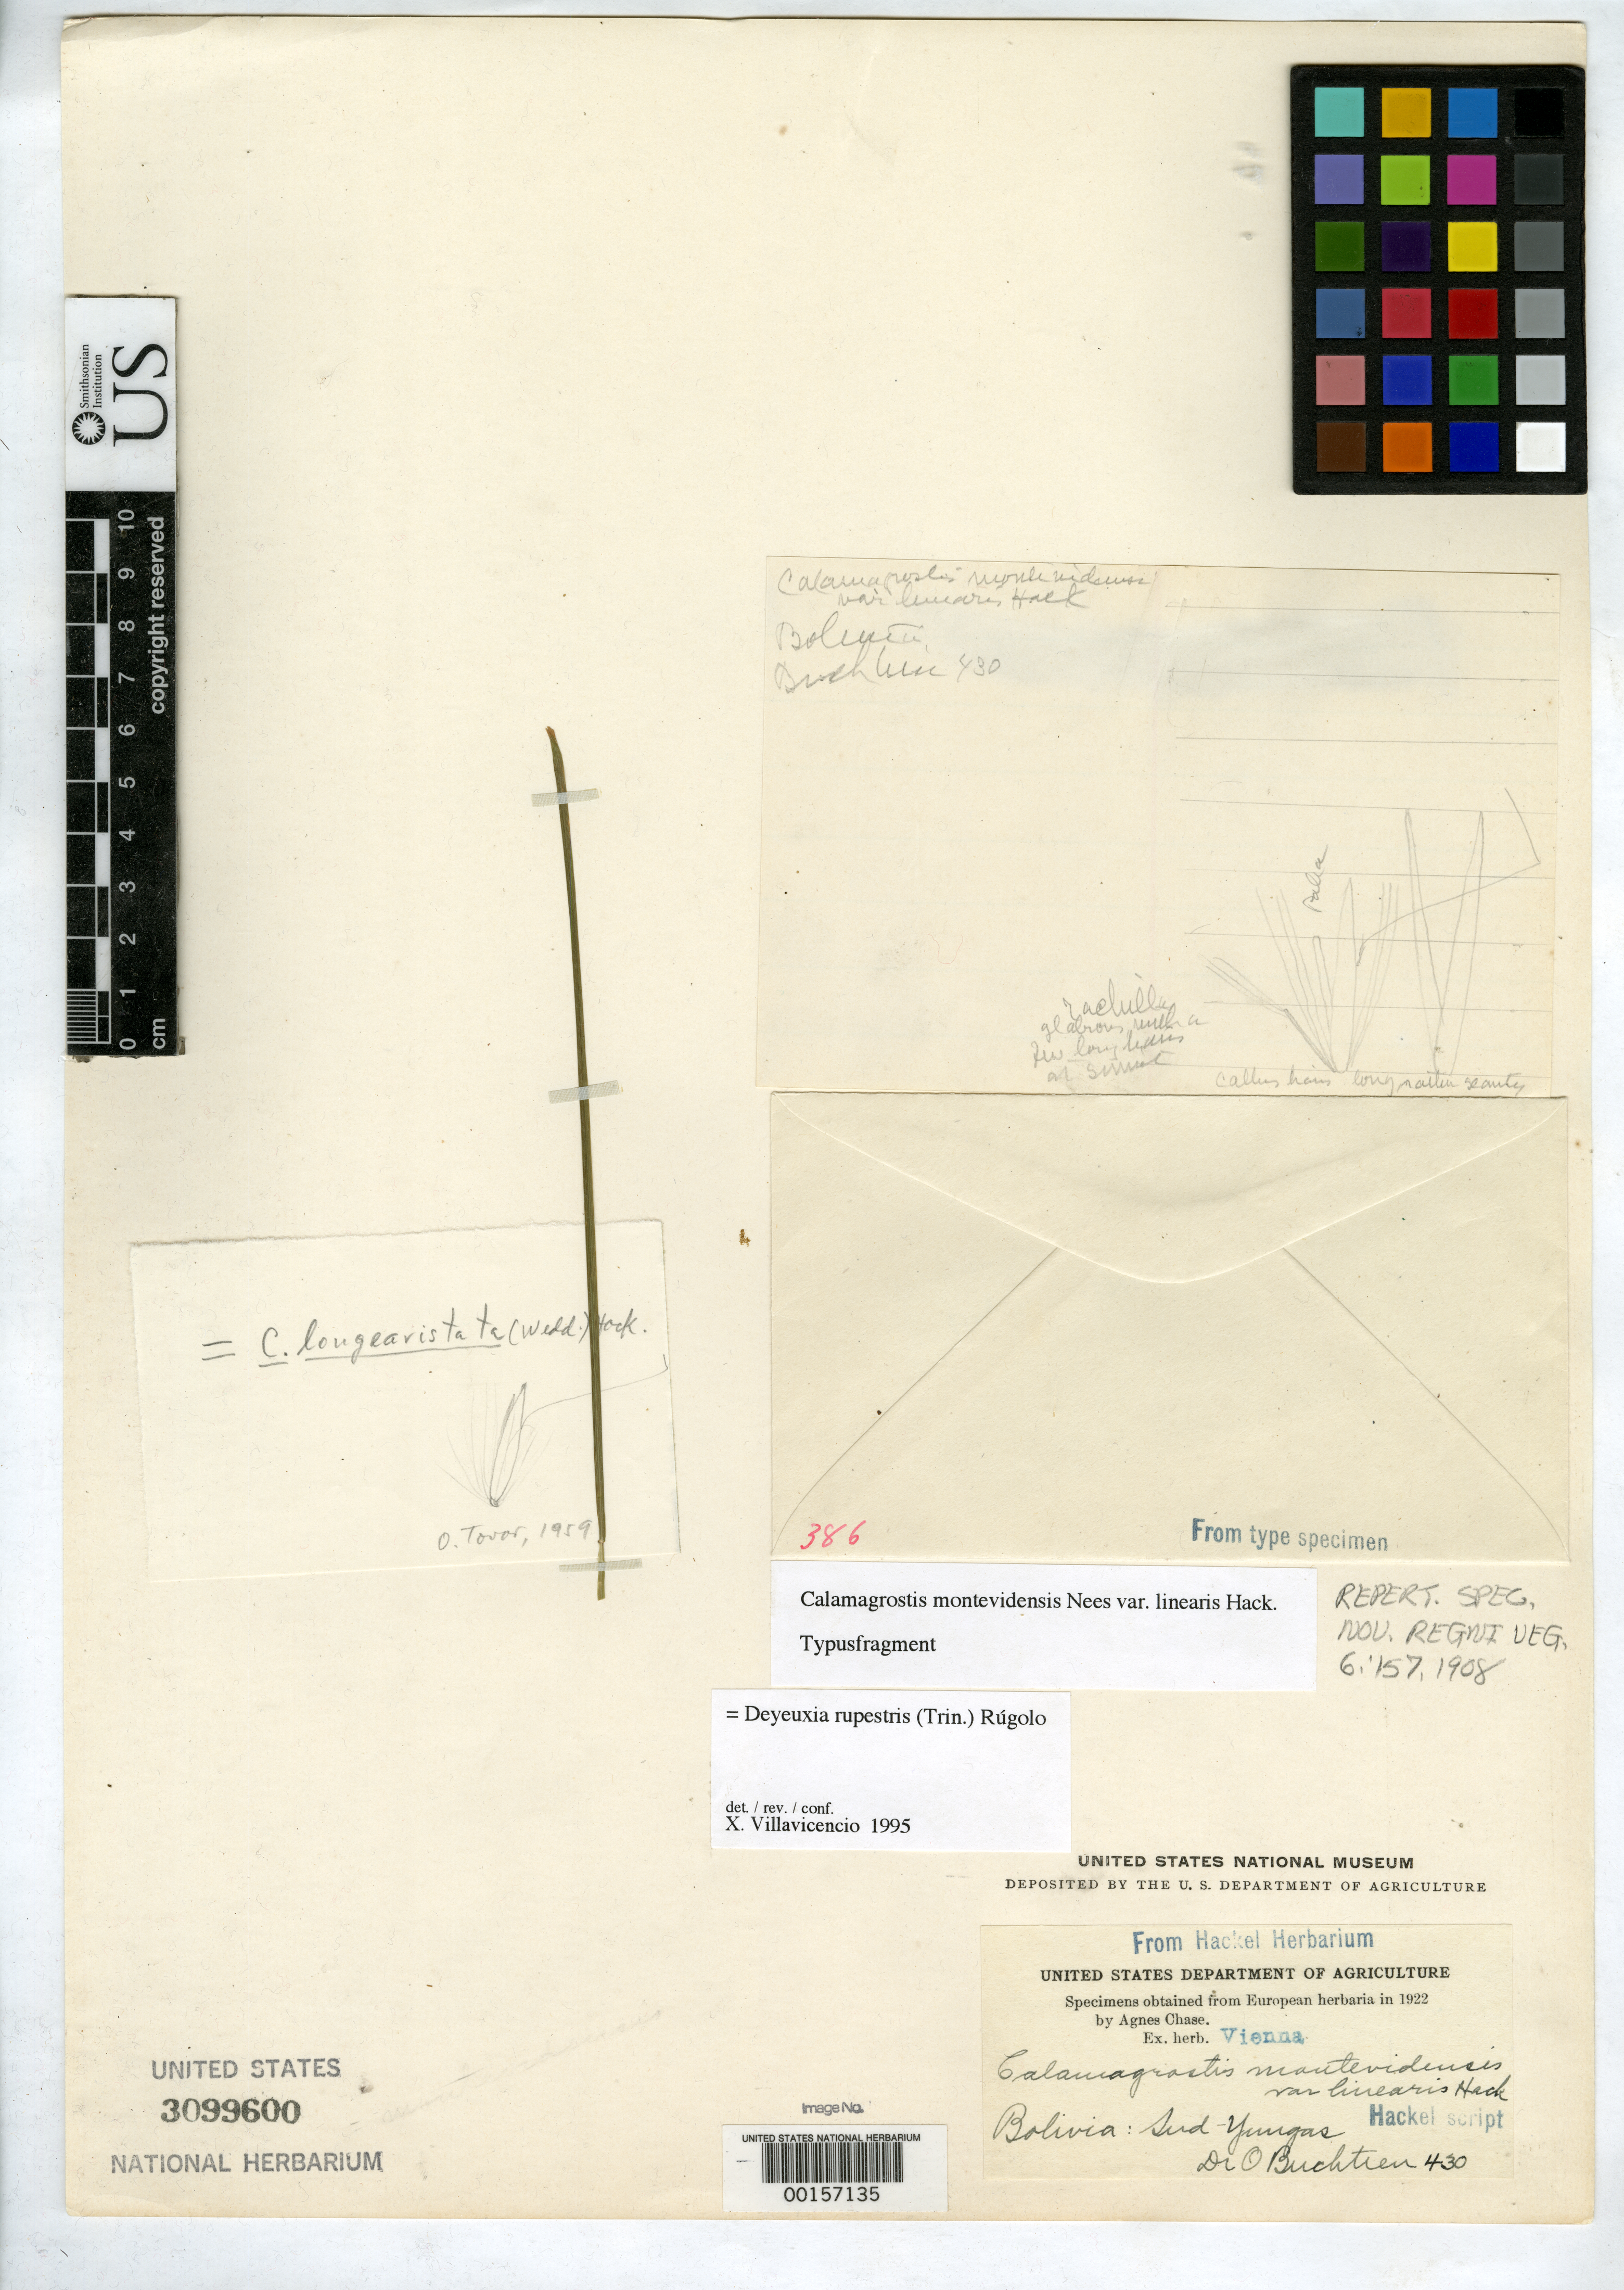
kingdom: Plantae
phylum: Tracheophyta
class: Liliopsida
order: Poales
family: Poaceae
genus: Calamagrostis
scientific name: Calamagrostis montevidensis var. linearis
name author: Hack.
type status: Type Fragment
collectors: O. Buchtien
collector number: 430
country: Bolivia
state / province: La Paz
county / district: Sud Yungas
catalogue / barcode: US 3099600